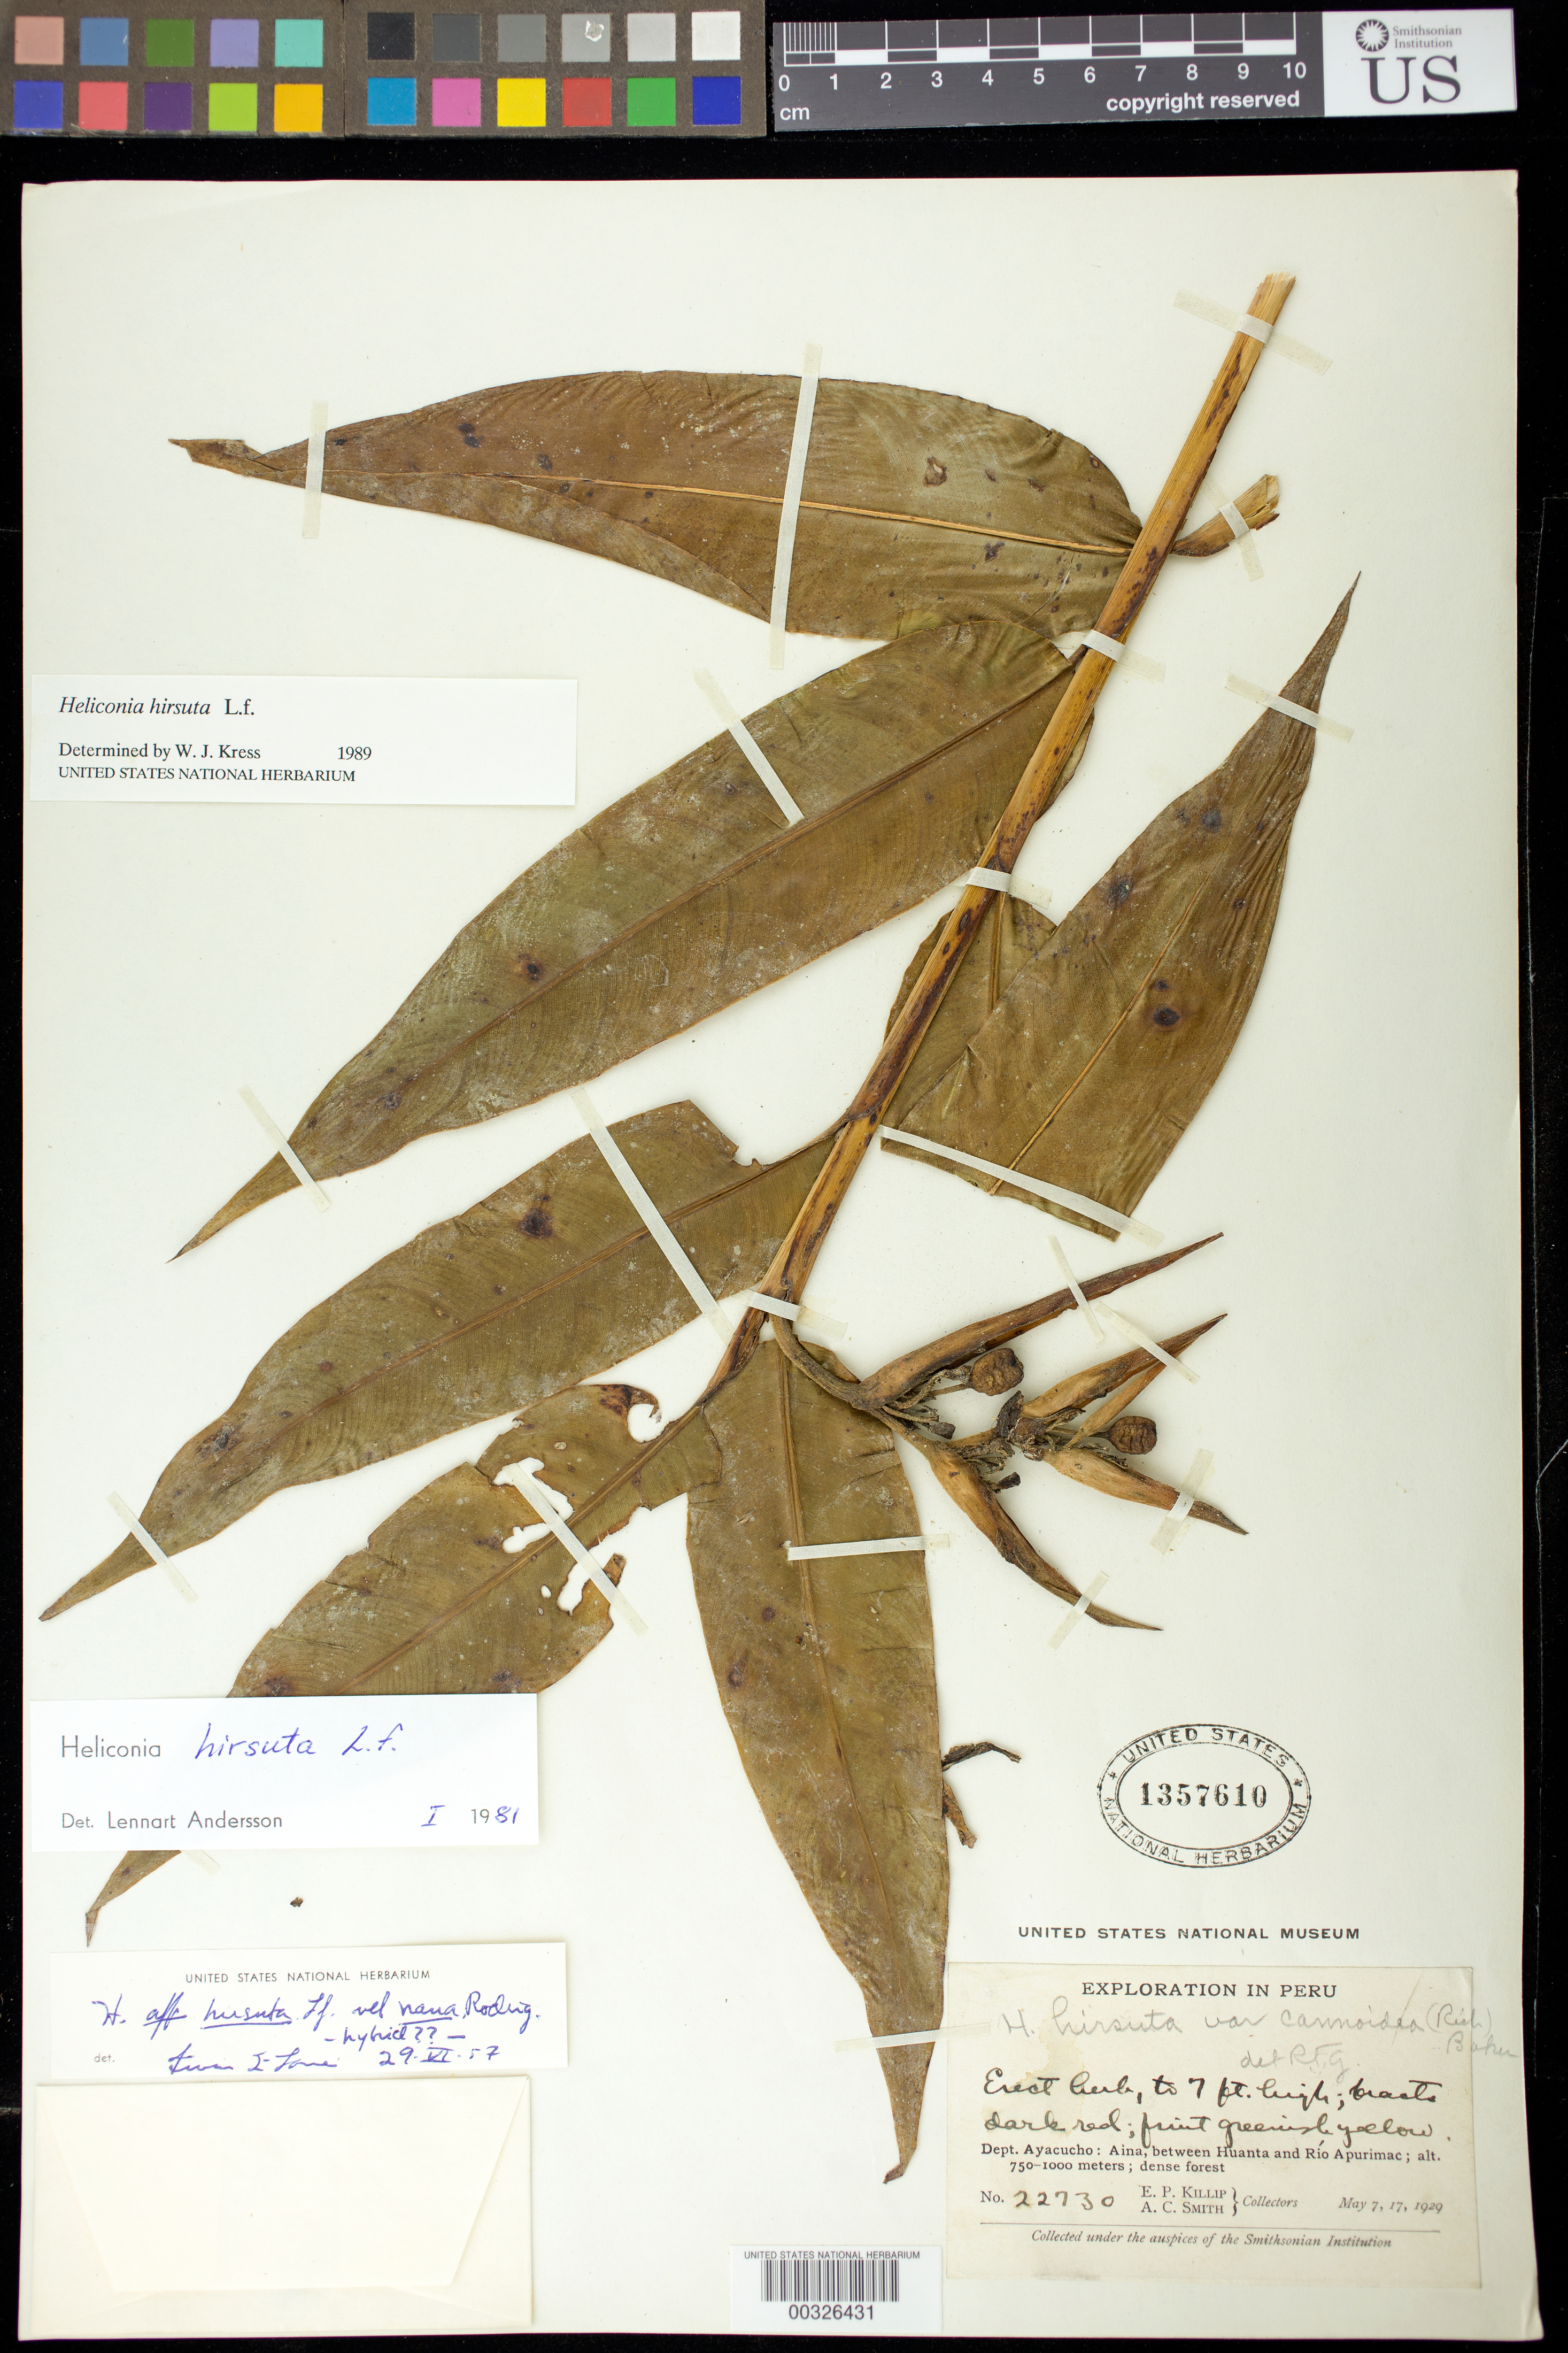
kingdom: Plantae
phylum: Tracheophyta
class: Liliopsida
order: Zingiberales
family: Heliconiaceae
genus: Heliconia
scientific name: Heliconia hirsuta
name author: L. f.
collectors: E. P. Killip & A. C. Smith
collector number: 22730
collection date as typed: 07 May 1929 and 17 May 1929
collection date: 1929-05-07,1929-05-17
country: Peru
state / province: Ayacucho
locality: Dept. Ayacucho: Aina, between Huanta and Río Apurímac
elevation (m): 750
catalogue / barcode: US 1357610